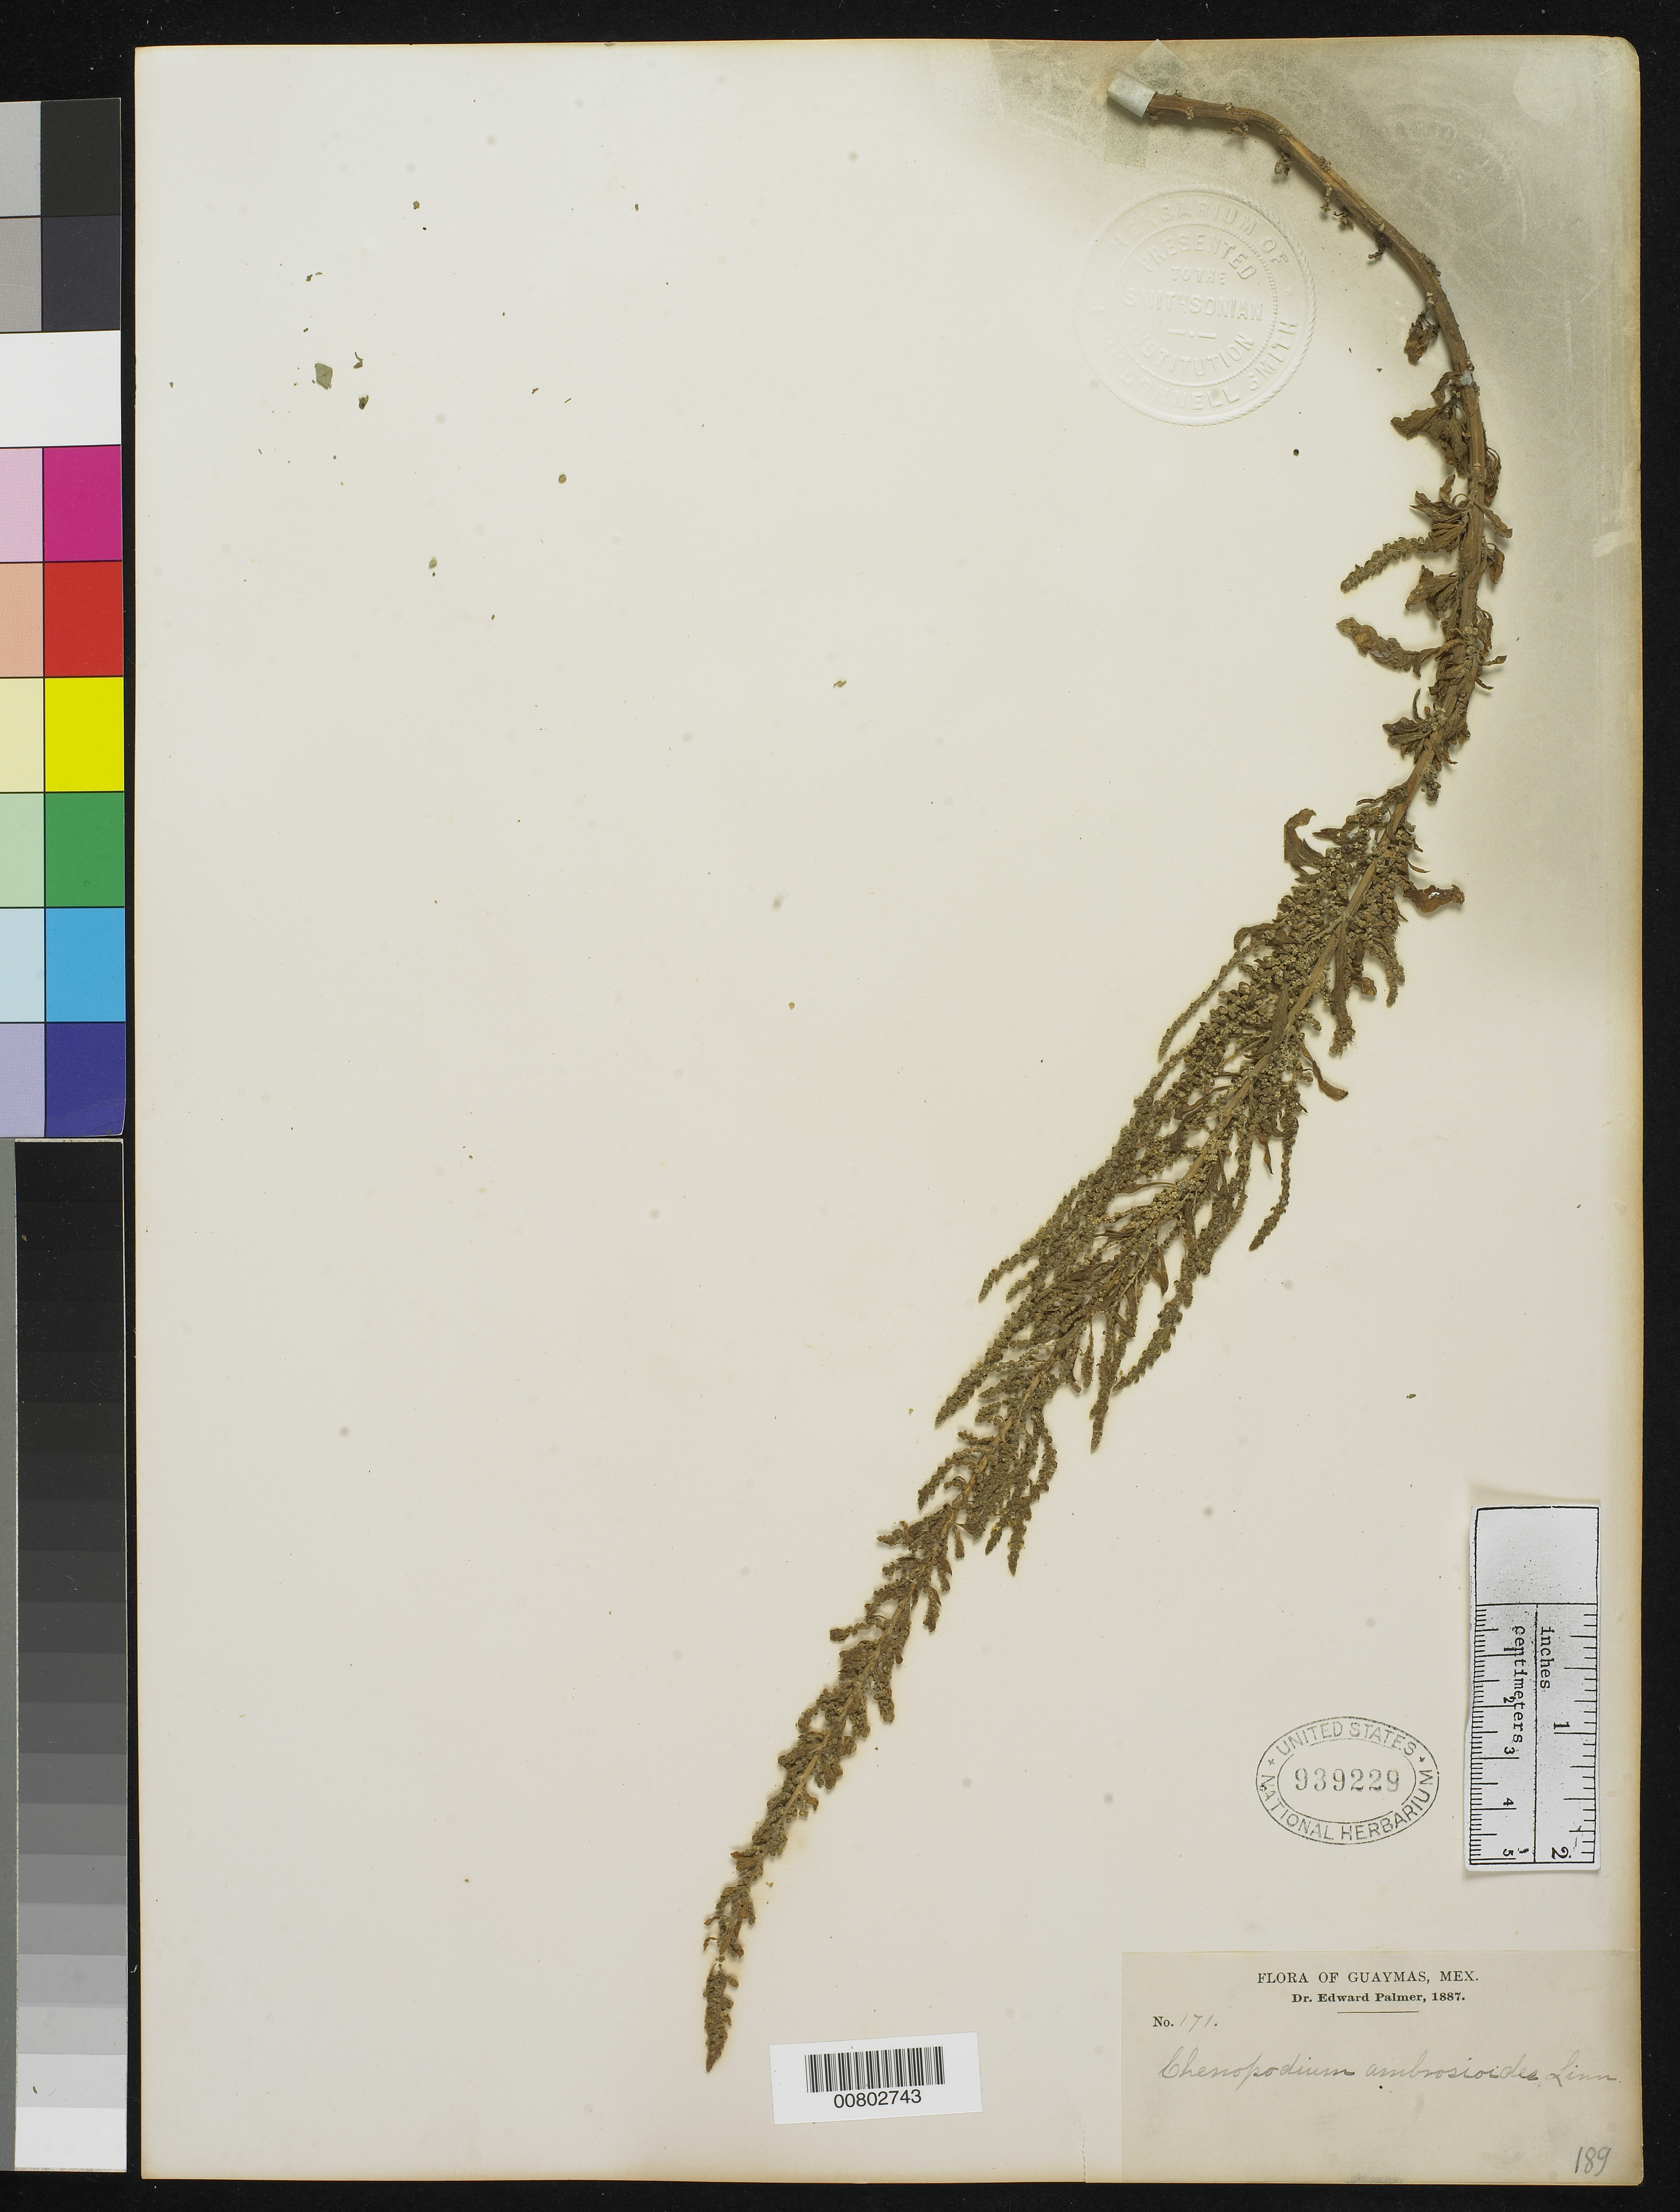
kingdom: Plantae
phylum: Tracheophyta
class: Magnoliopsida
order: Caryophyllales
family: Amaranthaceae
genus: Chenopodium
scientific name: Chenopodium ambrosioides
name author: L.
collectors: E. Palmer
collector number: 171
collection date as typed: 1887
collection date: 1887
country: Mexico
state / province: Sonora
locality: Guaymas, Sonora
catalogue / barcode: US 939229